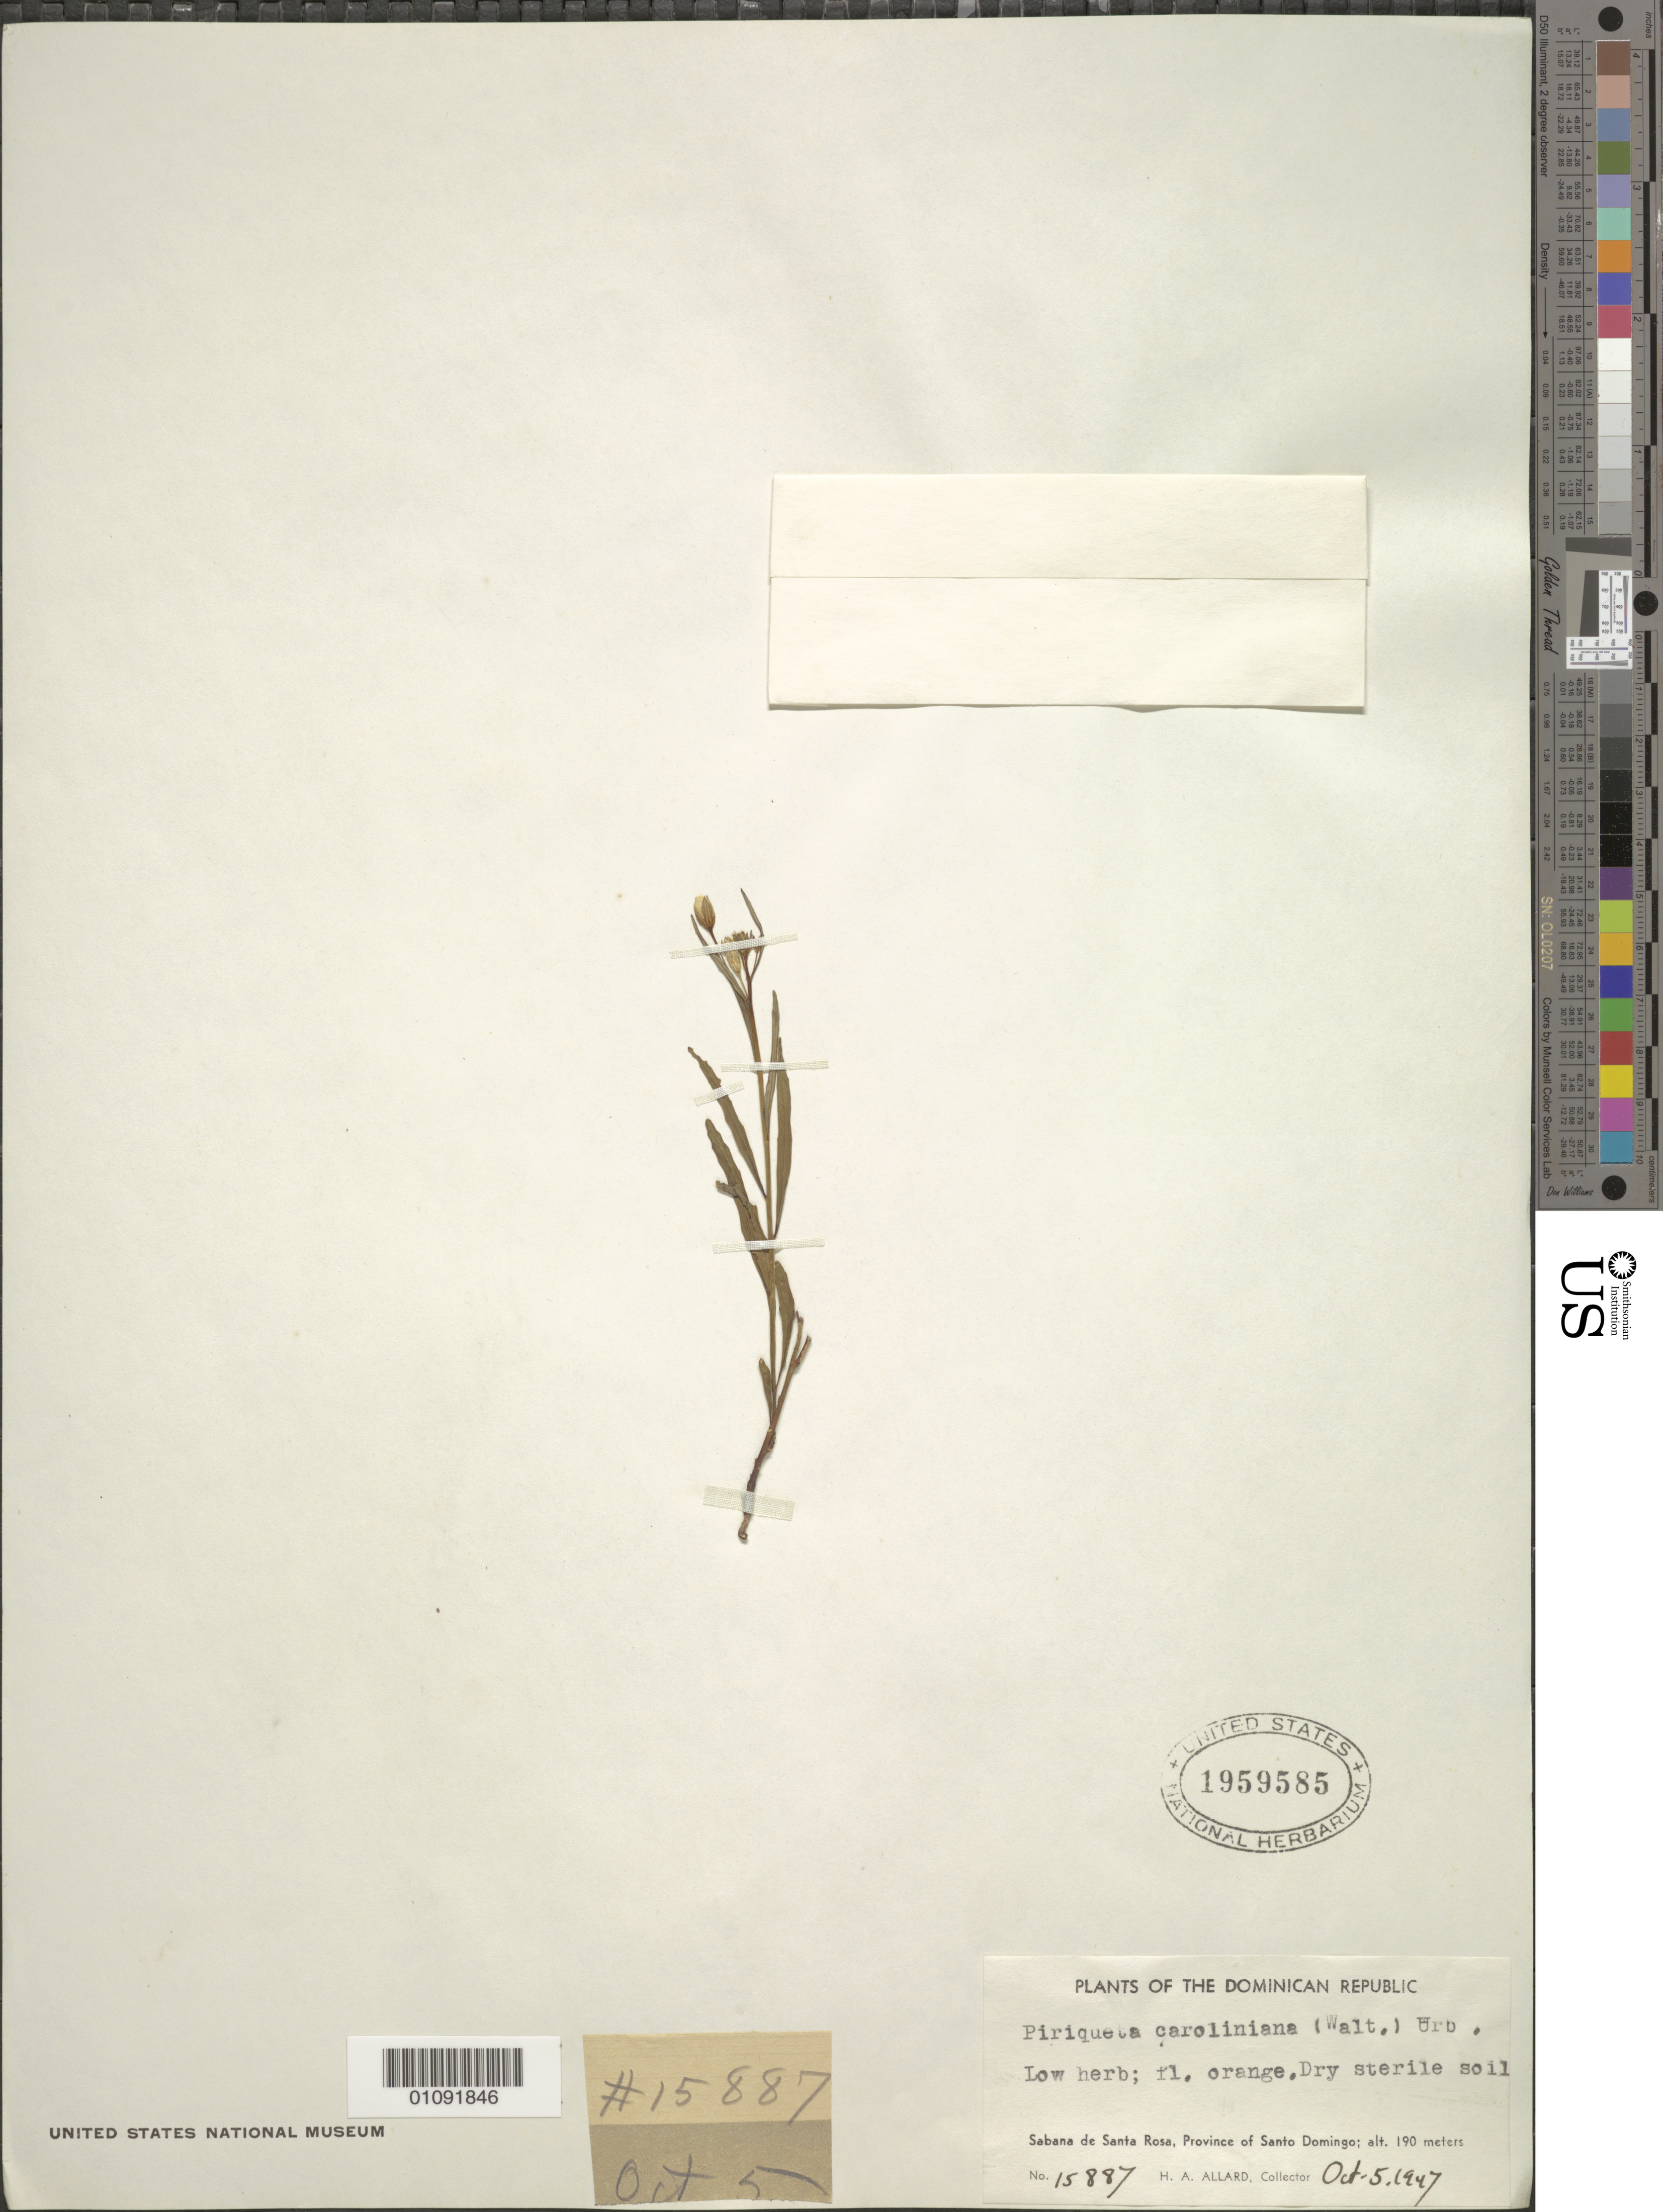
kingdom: Plantae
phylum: Tracheophyta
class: Magnoliopsida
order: Malpighiales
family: Turneraceae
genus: Piriqueta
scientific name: Piriqueta cistoides subsp. caroliniana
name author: (Walter) Arbo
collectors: H. A. Allard & F. G. Meyer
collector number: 15887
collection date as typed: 05 Oct 1947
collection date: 1947-10-05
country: Dominican Republic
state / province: Santo Domingo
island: Hispaniola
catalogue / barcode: US 1959585